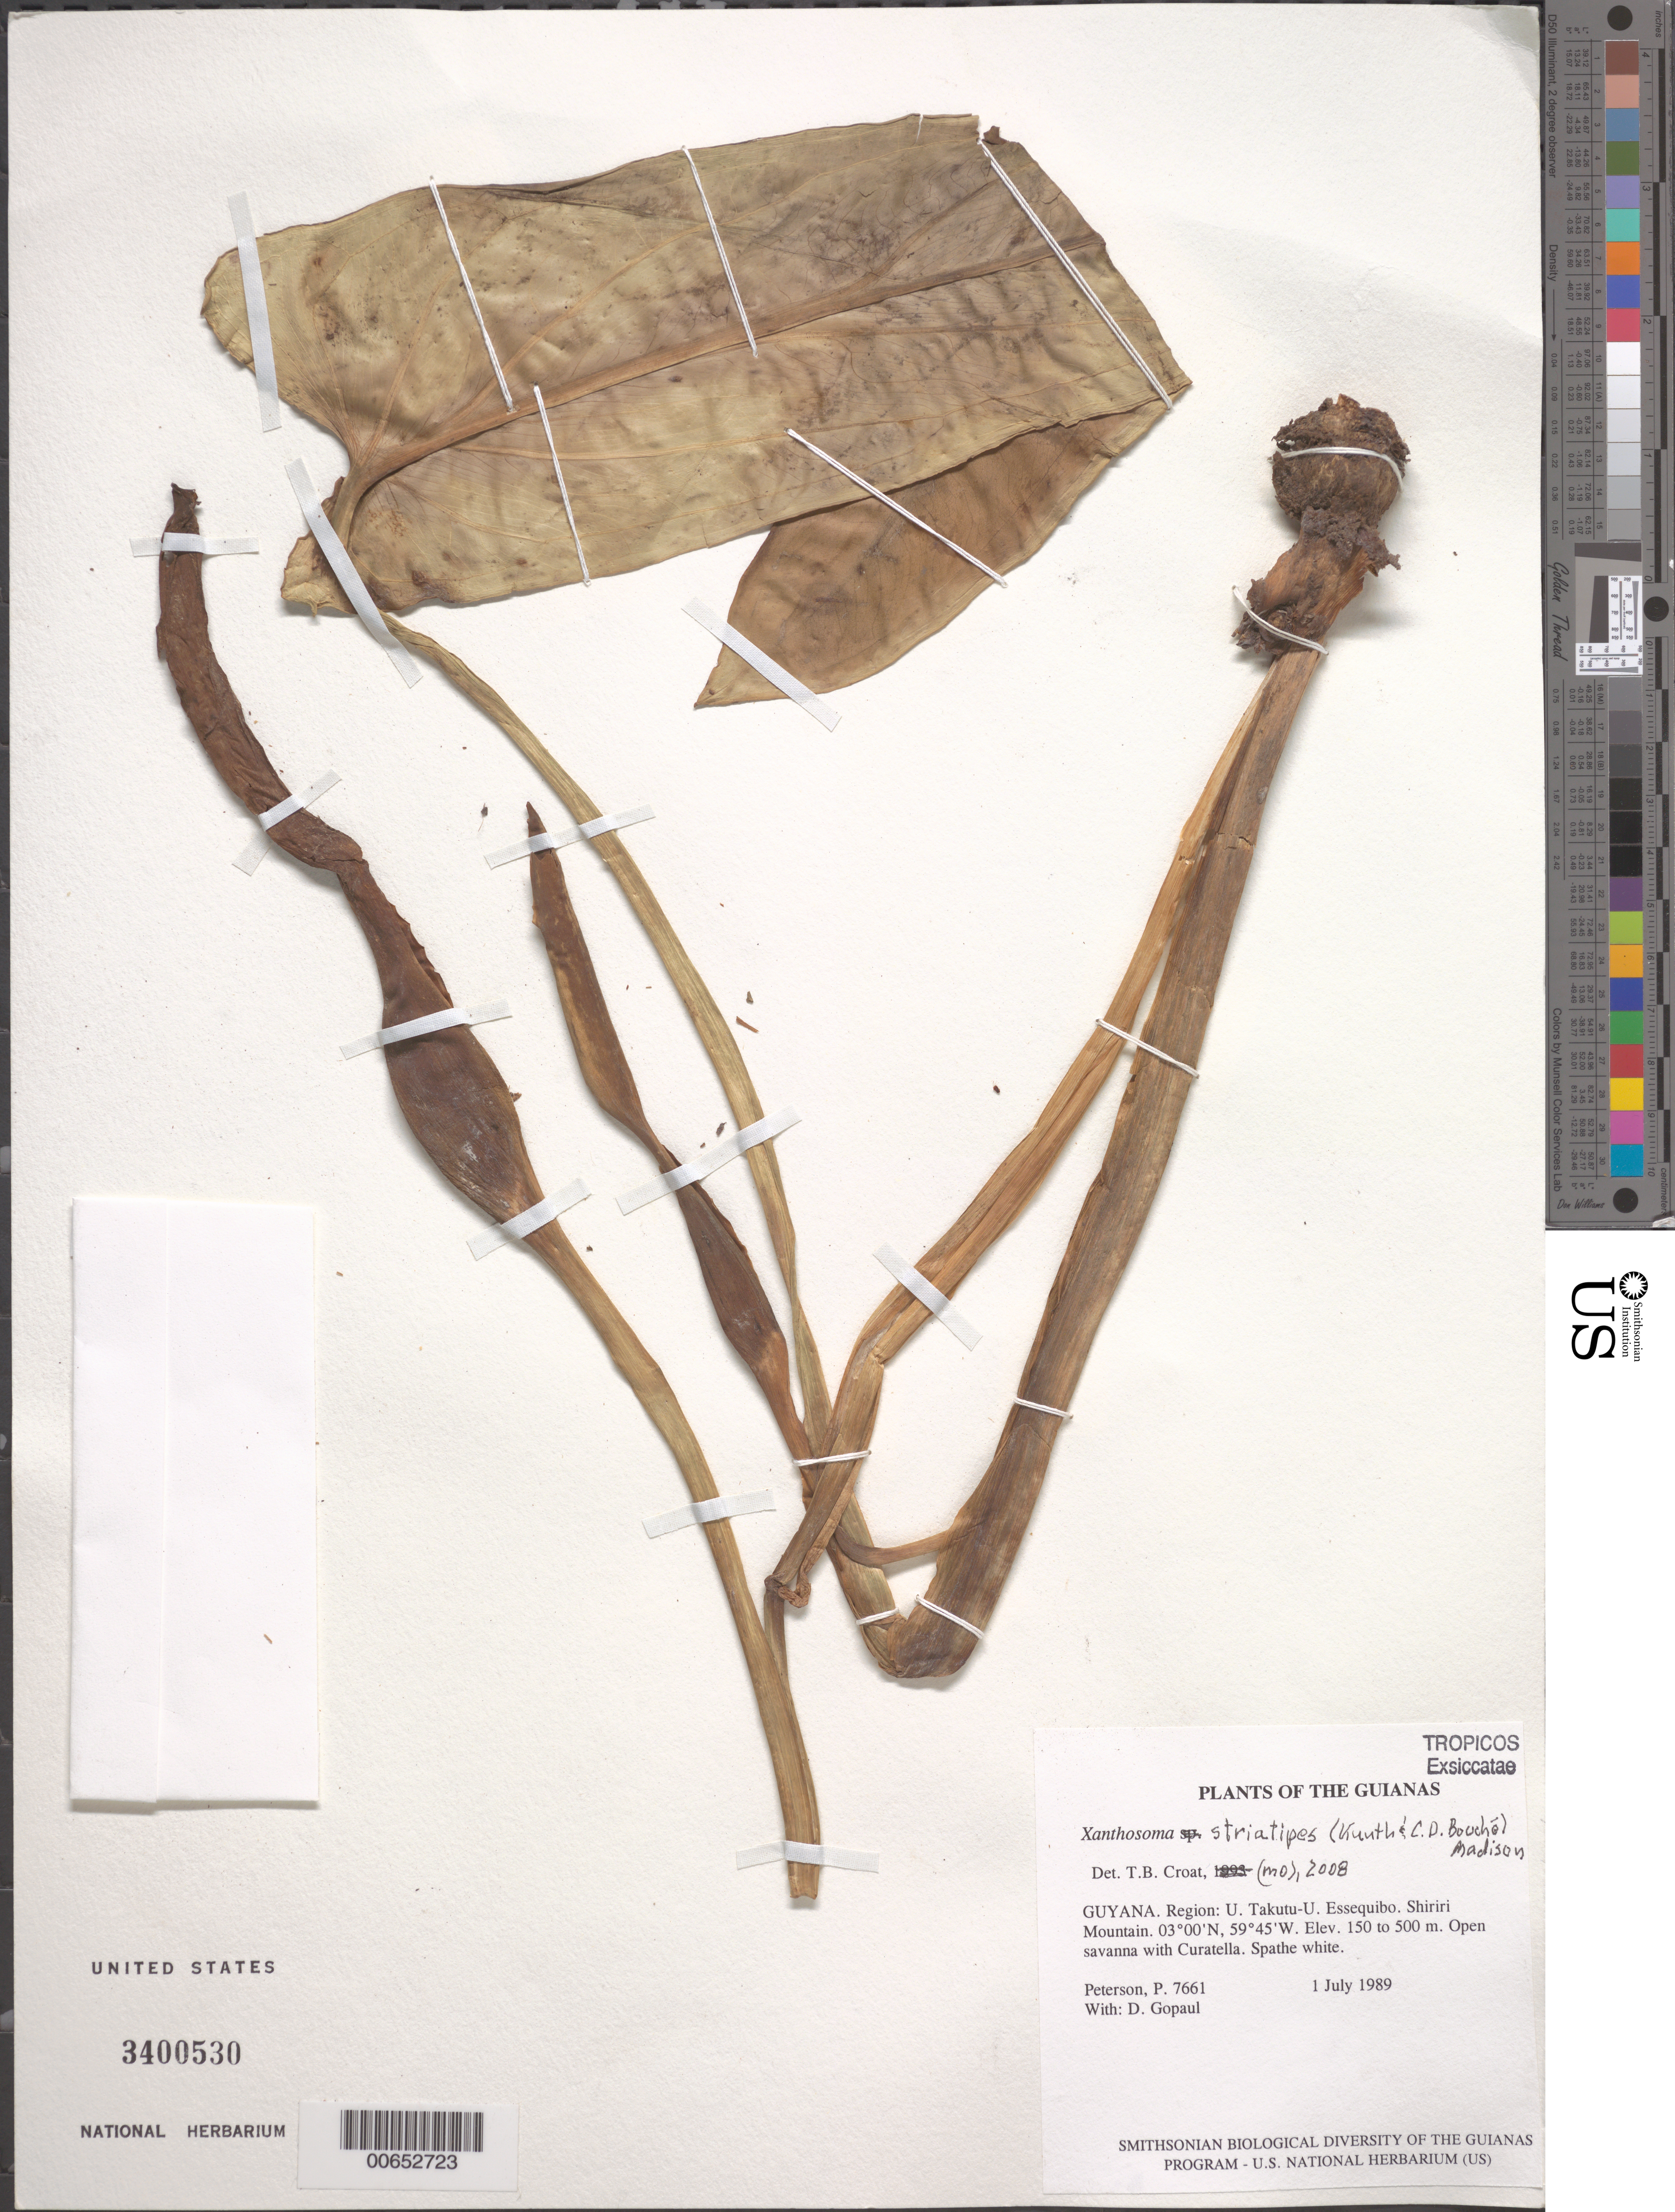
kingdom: Plantae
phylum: Tracheophyta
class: Liliopsida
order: Alismatales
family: Araceae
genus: Xanthosoma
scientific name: Xanthosoma sp.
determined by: Croat, Thomas B., Missouri Botanical Garden (MO)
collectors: P. M. Peterson & D. Gopaul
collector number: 7661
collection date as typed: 1 July 1989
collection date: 1989-07-01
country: Guyana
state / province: U. Takutu-U. Essequibo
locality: Shiriri Mountain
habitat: Open savanna with Curatella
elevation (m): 150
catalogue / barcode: US 3400530